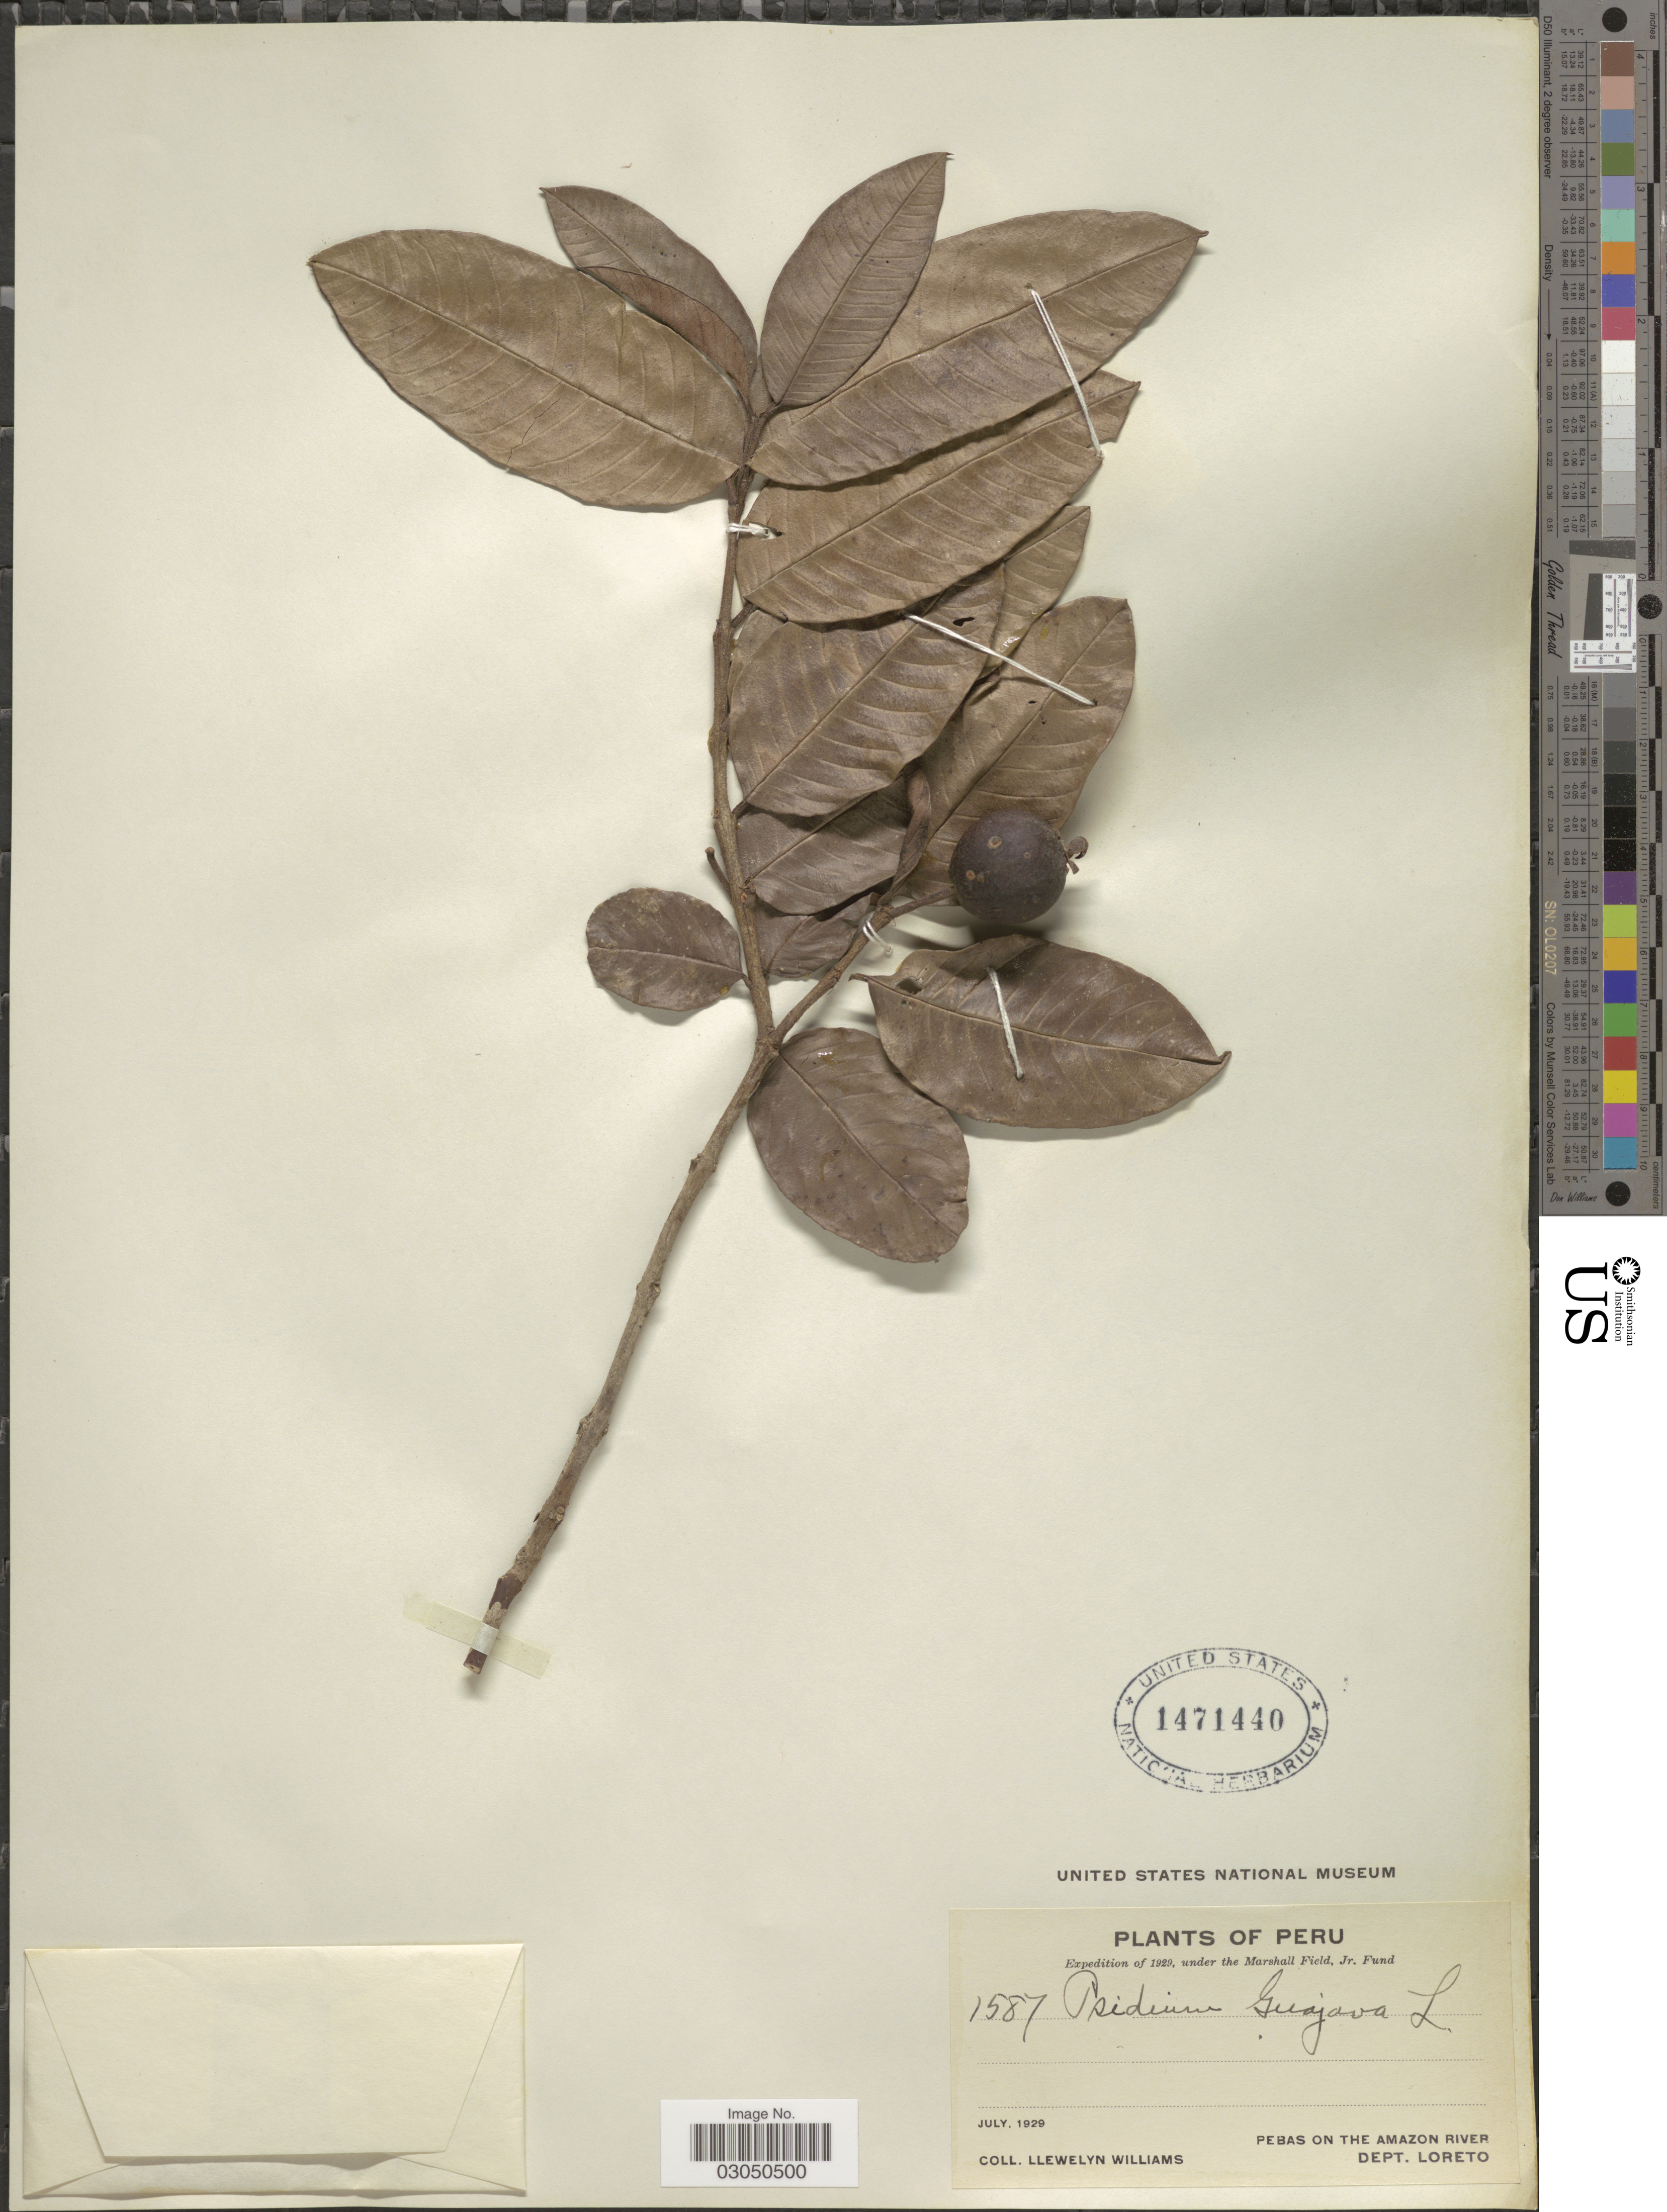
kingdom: Plantae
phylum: Tracheophyta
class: Magnoliopsida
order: Myrtales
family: Myrtaceae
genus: Psidium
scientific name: Psidium guajava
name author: L.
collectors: Ll. Williams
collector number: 1587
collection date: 1929-07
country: Peru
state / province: Loreto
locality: Pebas on the Amazon River. Dept. Loreto.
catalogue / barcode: US 1471440